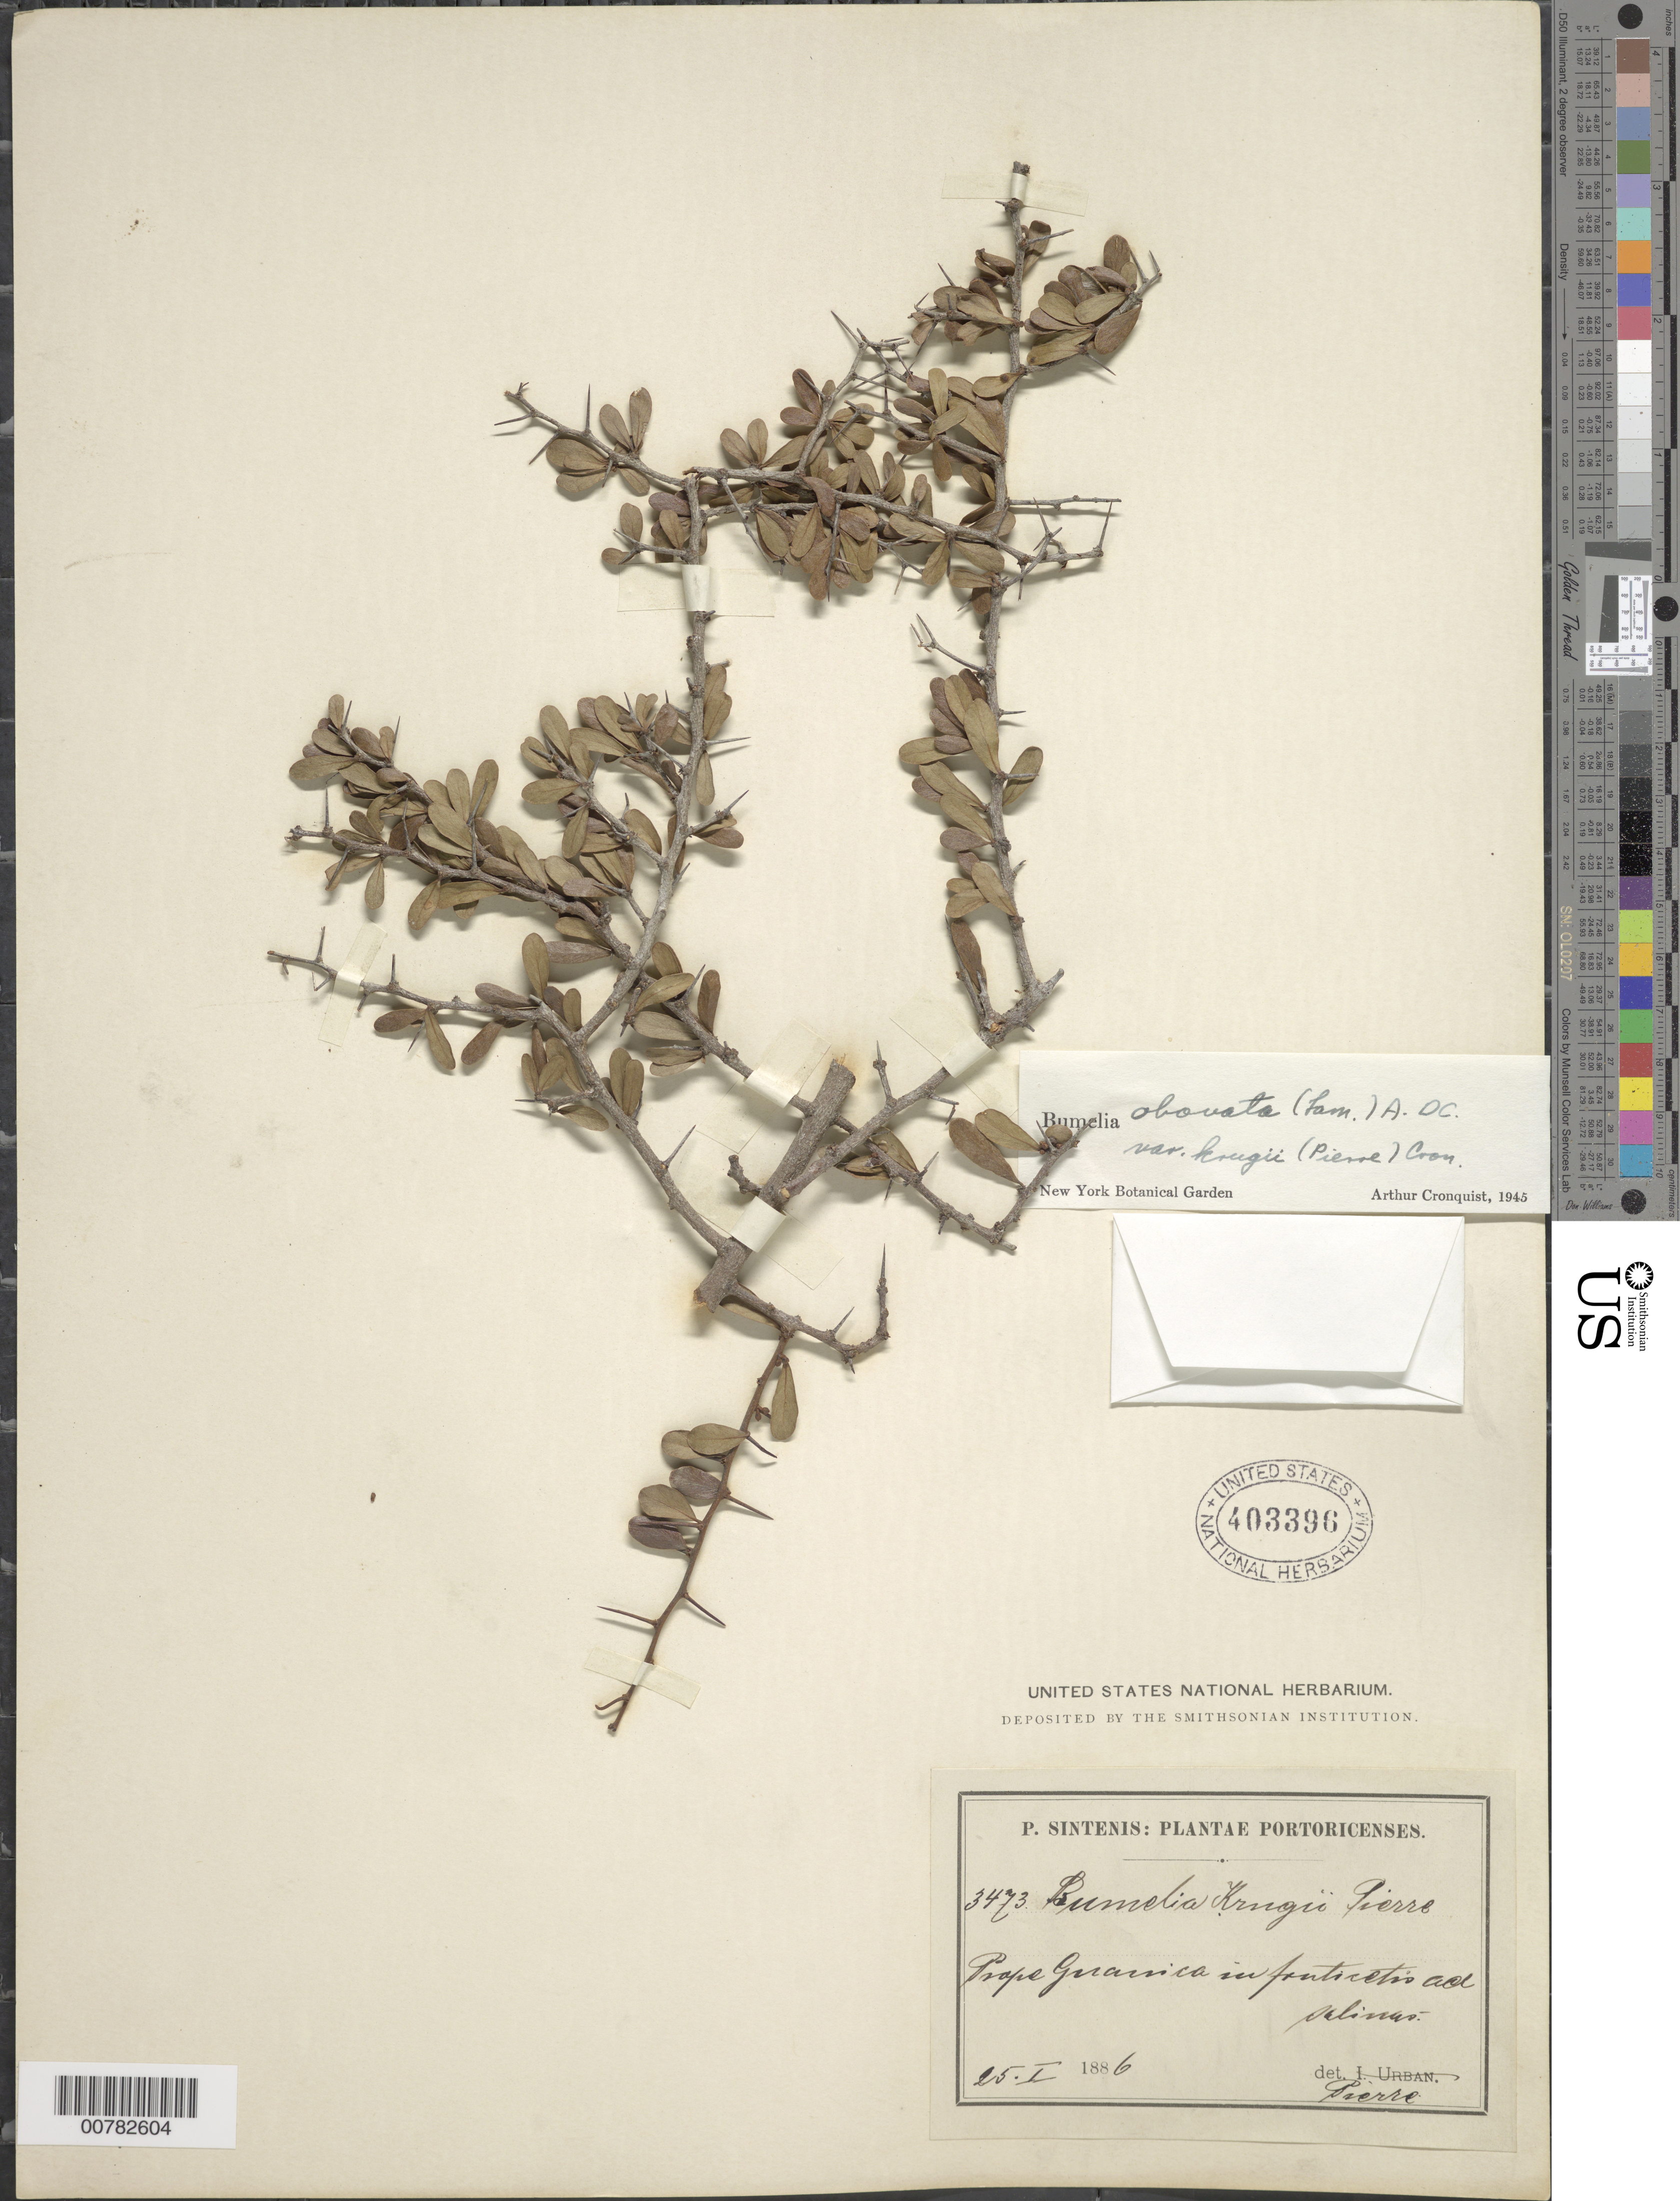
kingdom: Plantae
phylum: Tracheophyta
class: Magnoliopsida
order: Ericales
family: Sapotaceae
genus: Sideroxylon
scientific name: Sideroxylon obovatum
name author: Lam.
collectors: P. Sintenis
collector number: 3473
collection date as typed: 25 Jan 1886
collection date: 1886-01-25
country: Puerto Rico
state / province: Guánica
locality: Guanica.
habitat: In fonticetis ad salinas.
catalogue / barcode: US 403396